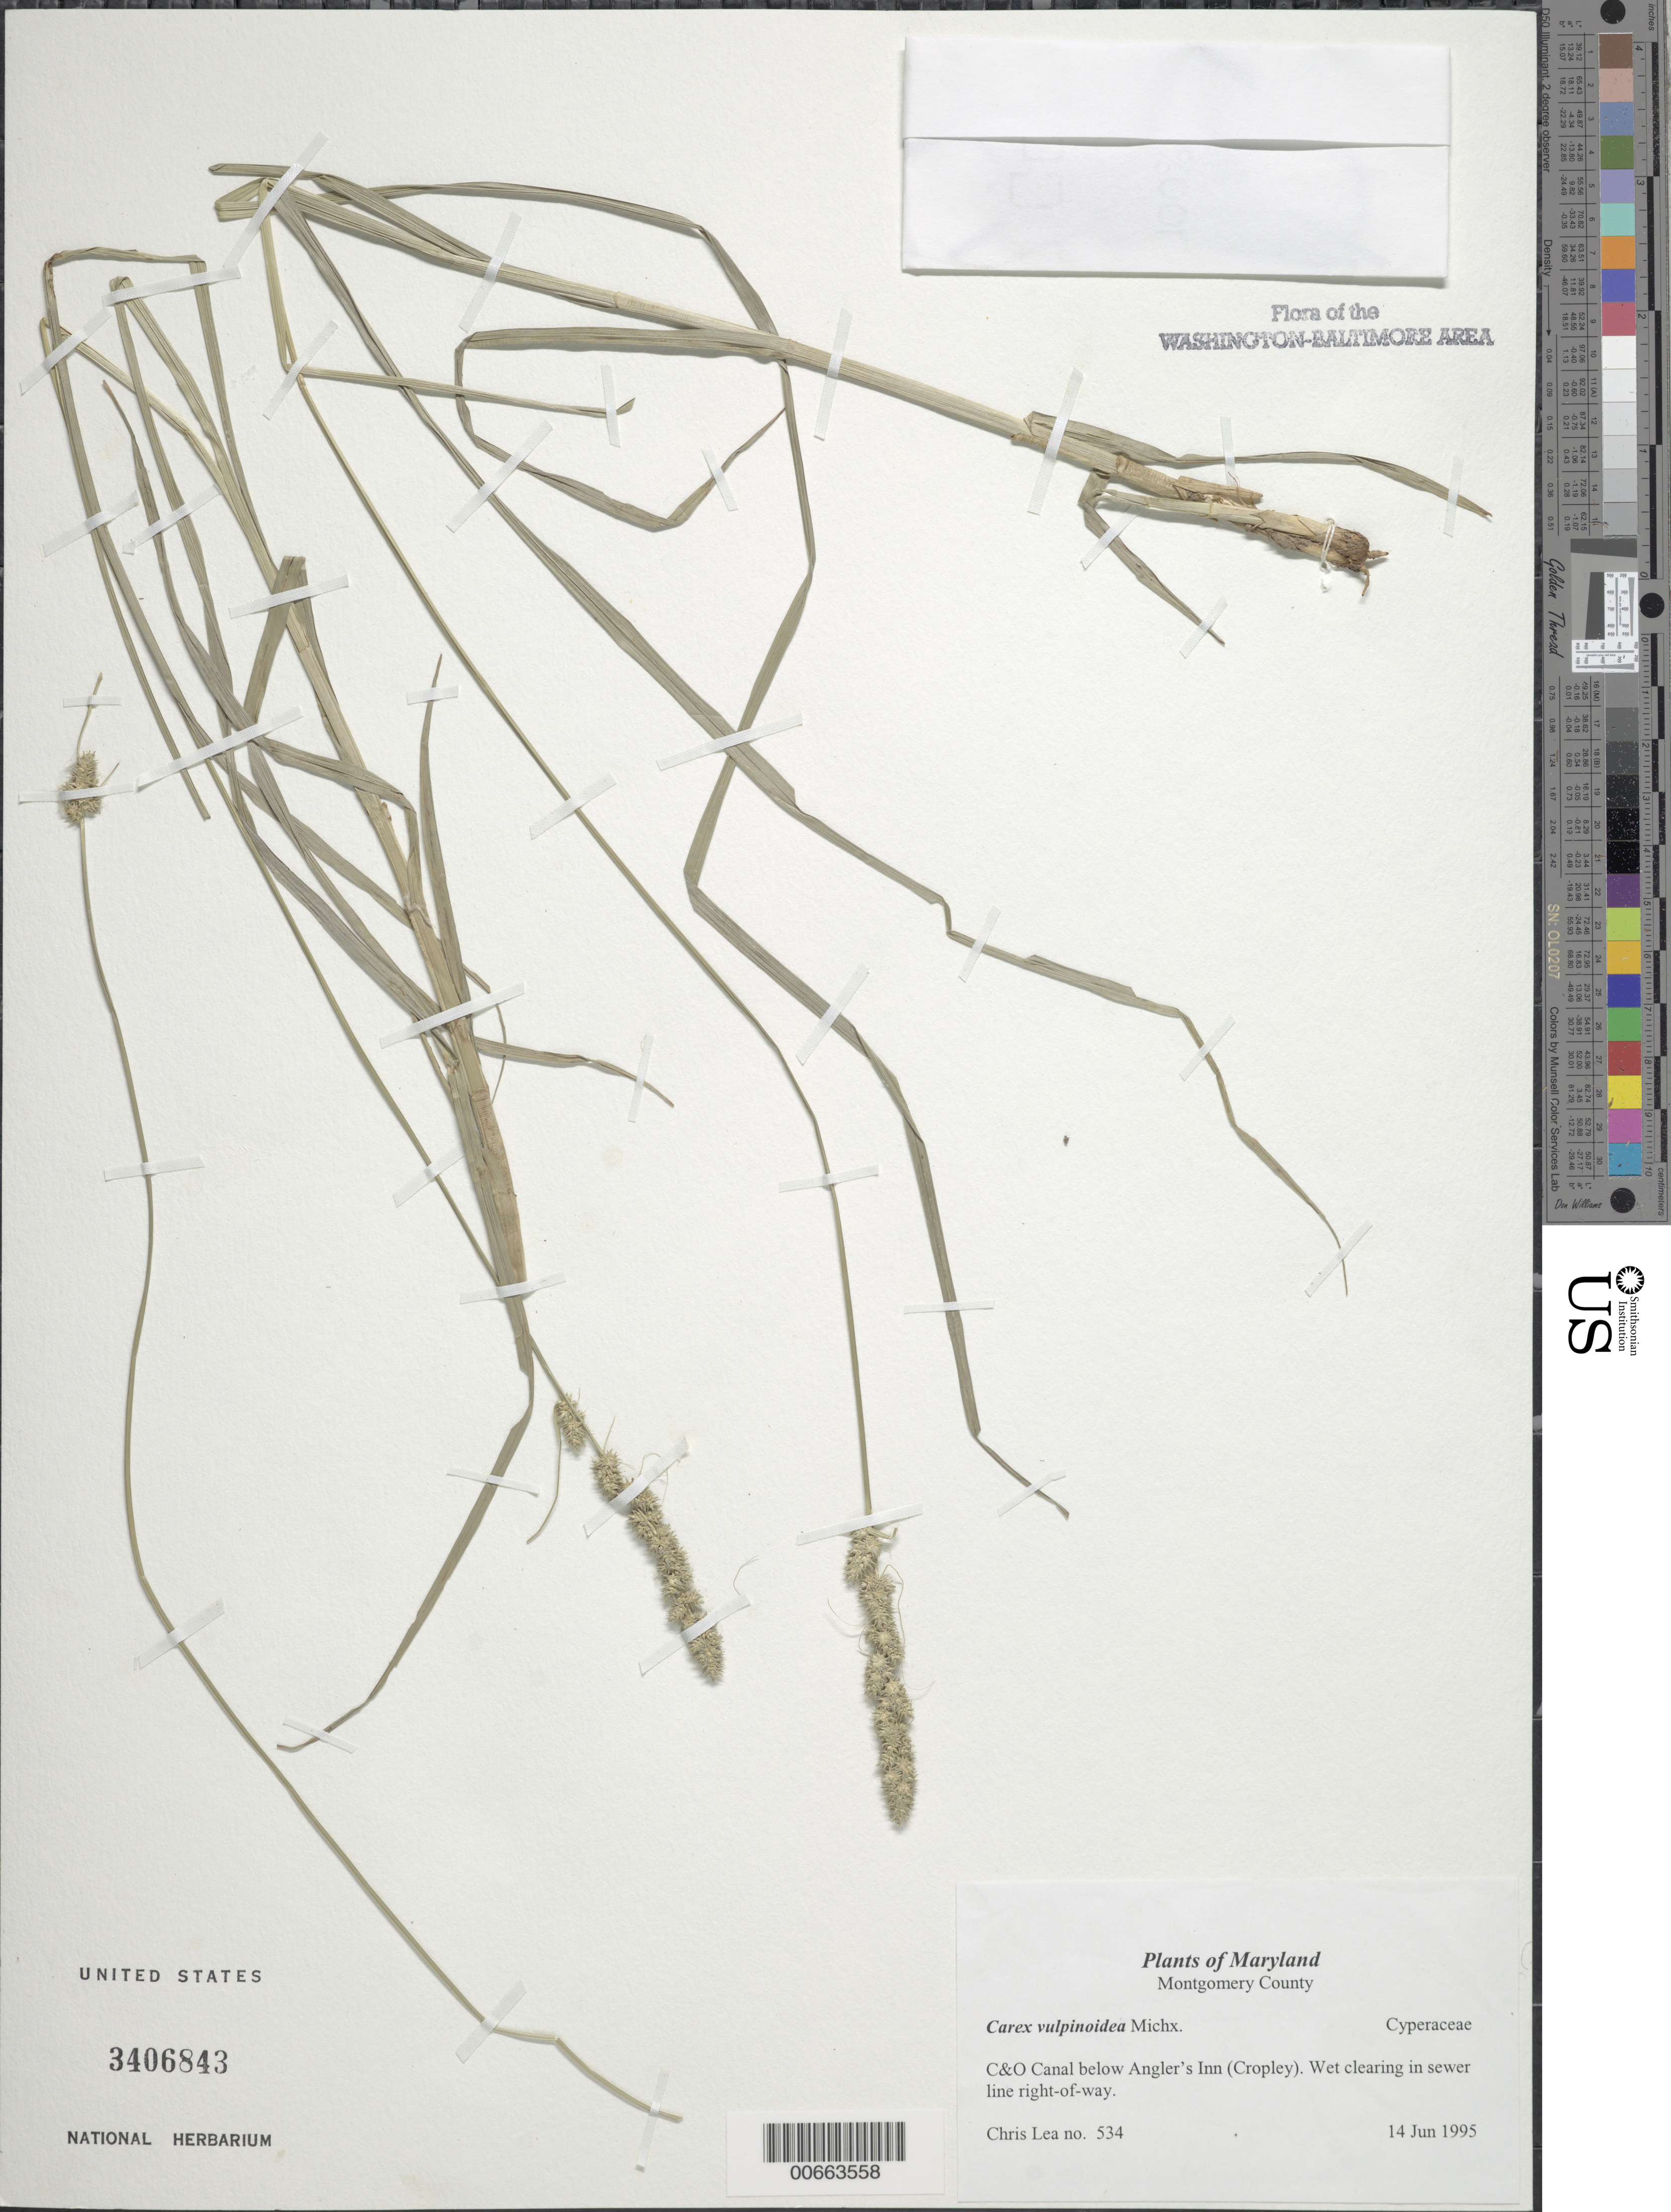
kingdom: Plantae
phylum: Tracheophyta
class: Liliopsida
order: Poales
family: Cyperaceae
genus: Carex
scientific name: Carex vulpinoidea Michx.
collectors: C. Lea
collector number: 534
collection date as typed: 14 Jun 1995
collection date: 1995-06-14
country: United States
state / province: Maryland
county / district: Montgomery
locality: C&O Canal below Angler's Inn (Cropley). C & O Canal.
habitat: Wet clearing in sewer line right-of-way.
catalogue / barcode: US 3406843